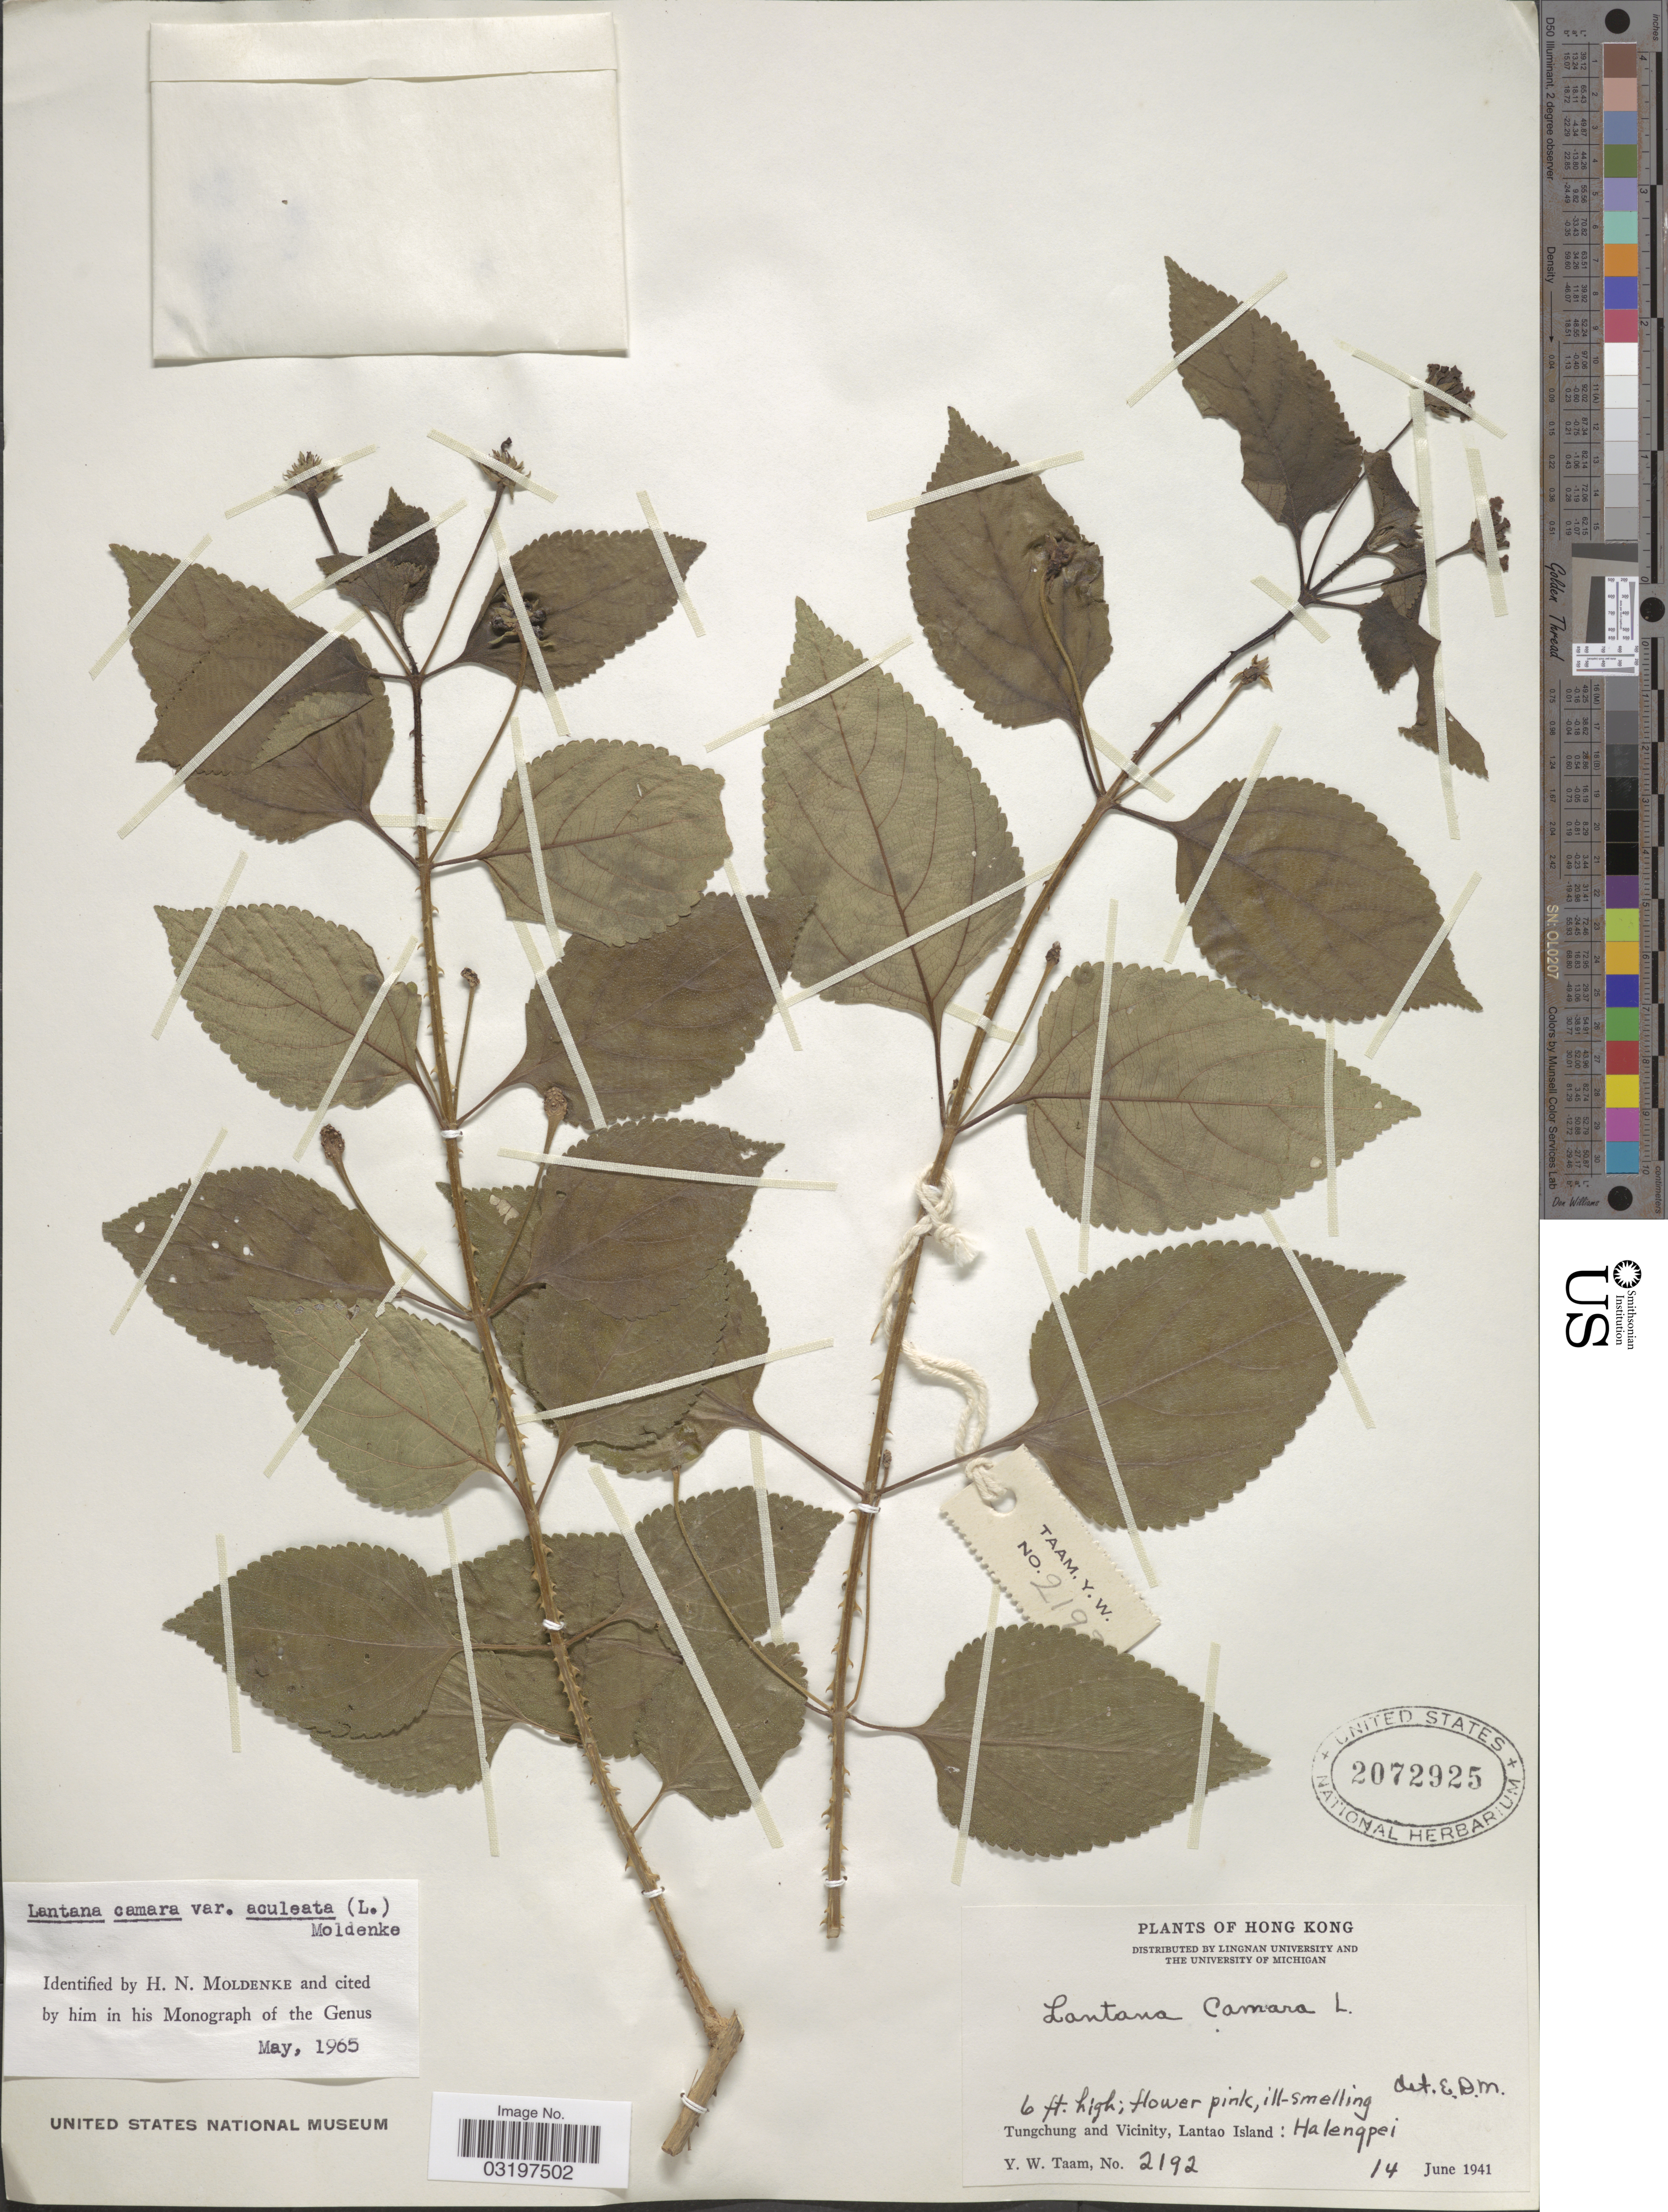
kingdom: Plantae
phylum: Tracheophyta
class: Magnoliopsida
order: Lamiales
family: Verbenaceae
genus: Lantana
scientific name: Lantana camara var. aculeata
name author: (L.) Moldenke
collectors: Y. W. Taam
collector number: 2192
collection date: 1941-06-14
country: China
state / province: Hong Kong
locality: Tungchung and Vicinity, Lantao Island: Halengpei.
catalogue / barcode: US 2072925